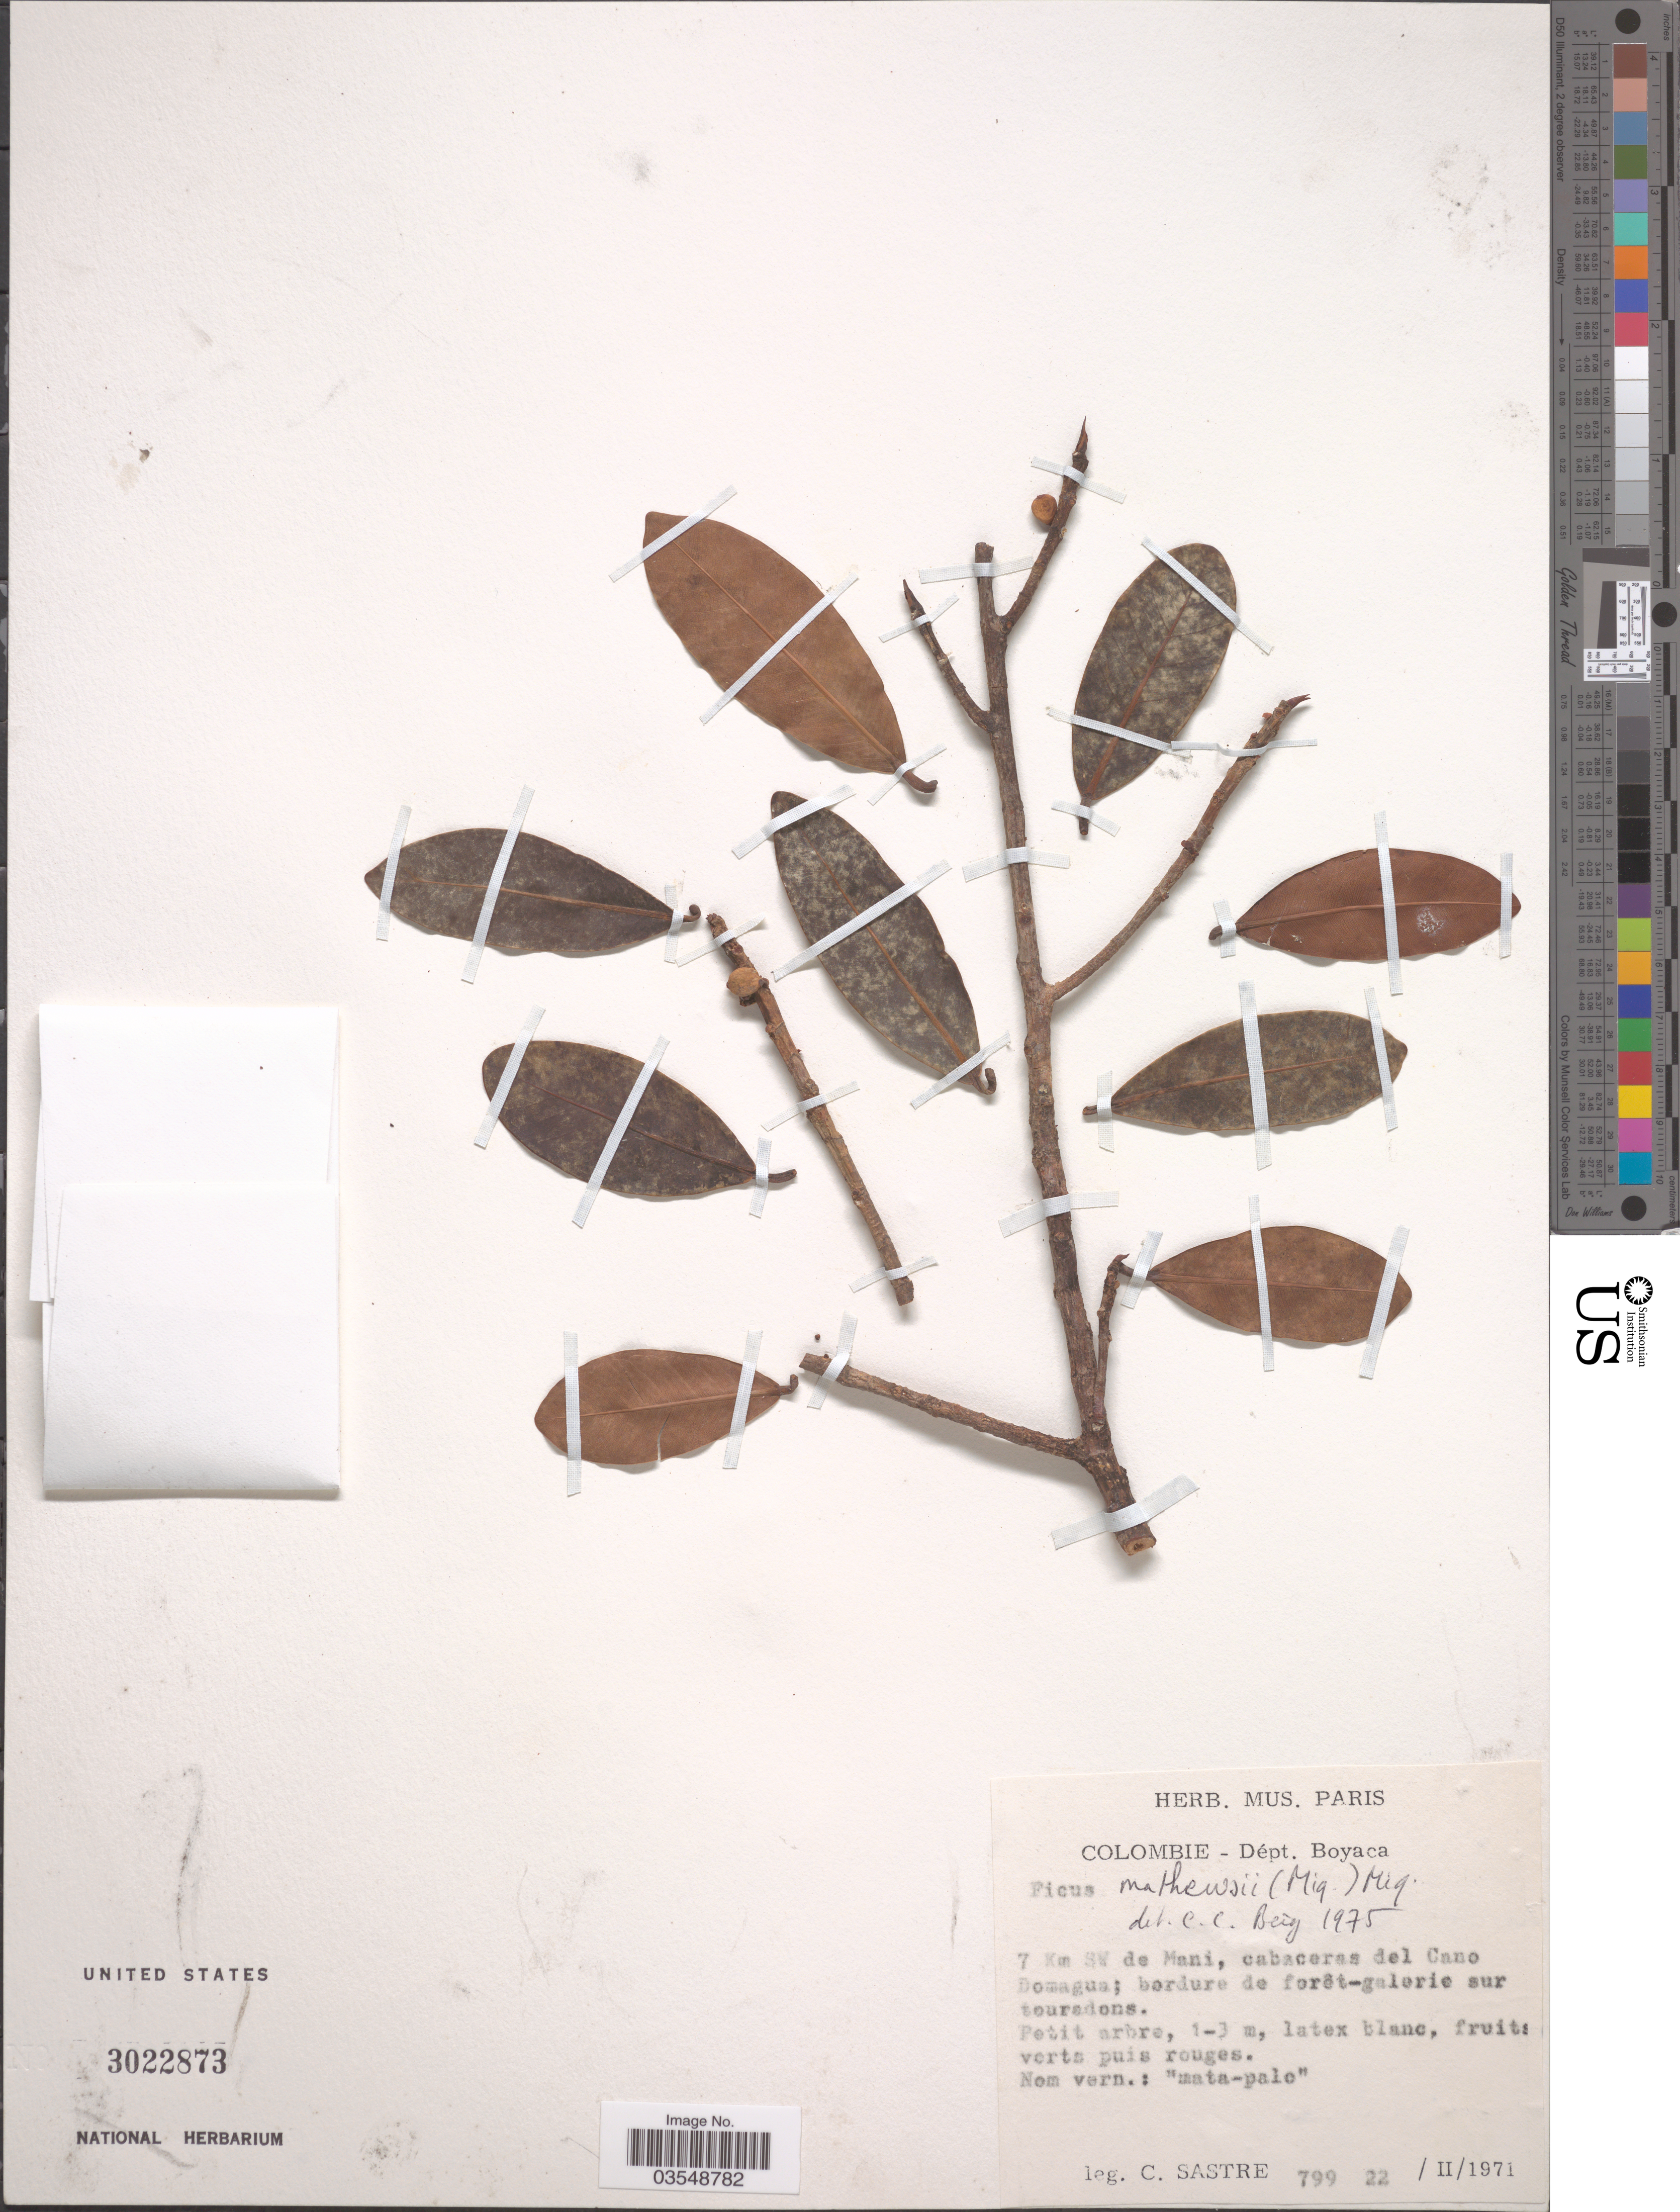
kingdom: Plantae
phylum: Tracheophyta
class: Magnoliopsida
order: Rosales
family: Moraceae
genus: Ficus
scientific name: Ficus mathewsii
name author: (Miq.) Miq.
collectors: C. Sastre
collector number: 799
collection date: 1971-02-22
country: Colombia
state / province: Boyacá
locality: Dépt. Boyaca. 7 Km SW de Mani, cabaceras del Cano Domagua.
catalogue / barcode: US 3022873